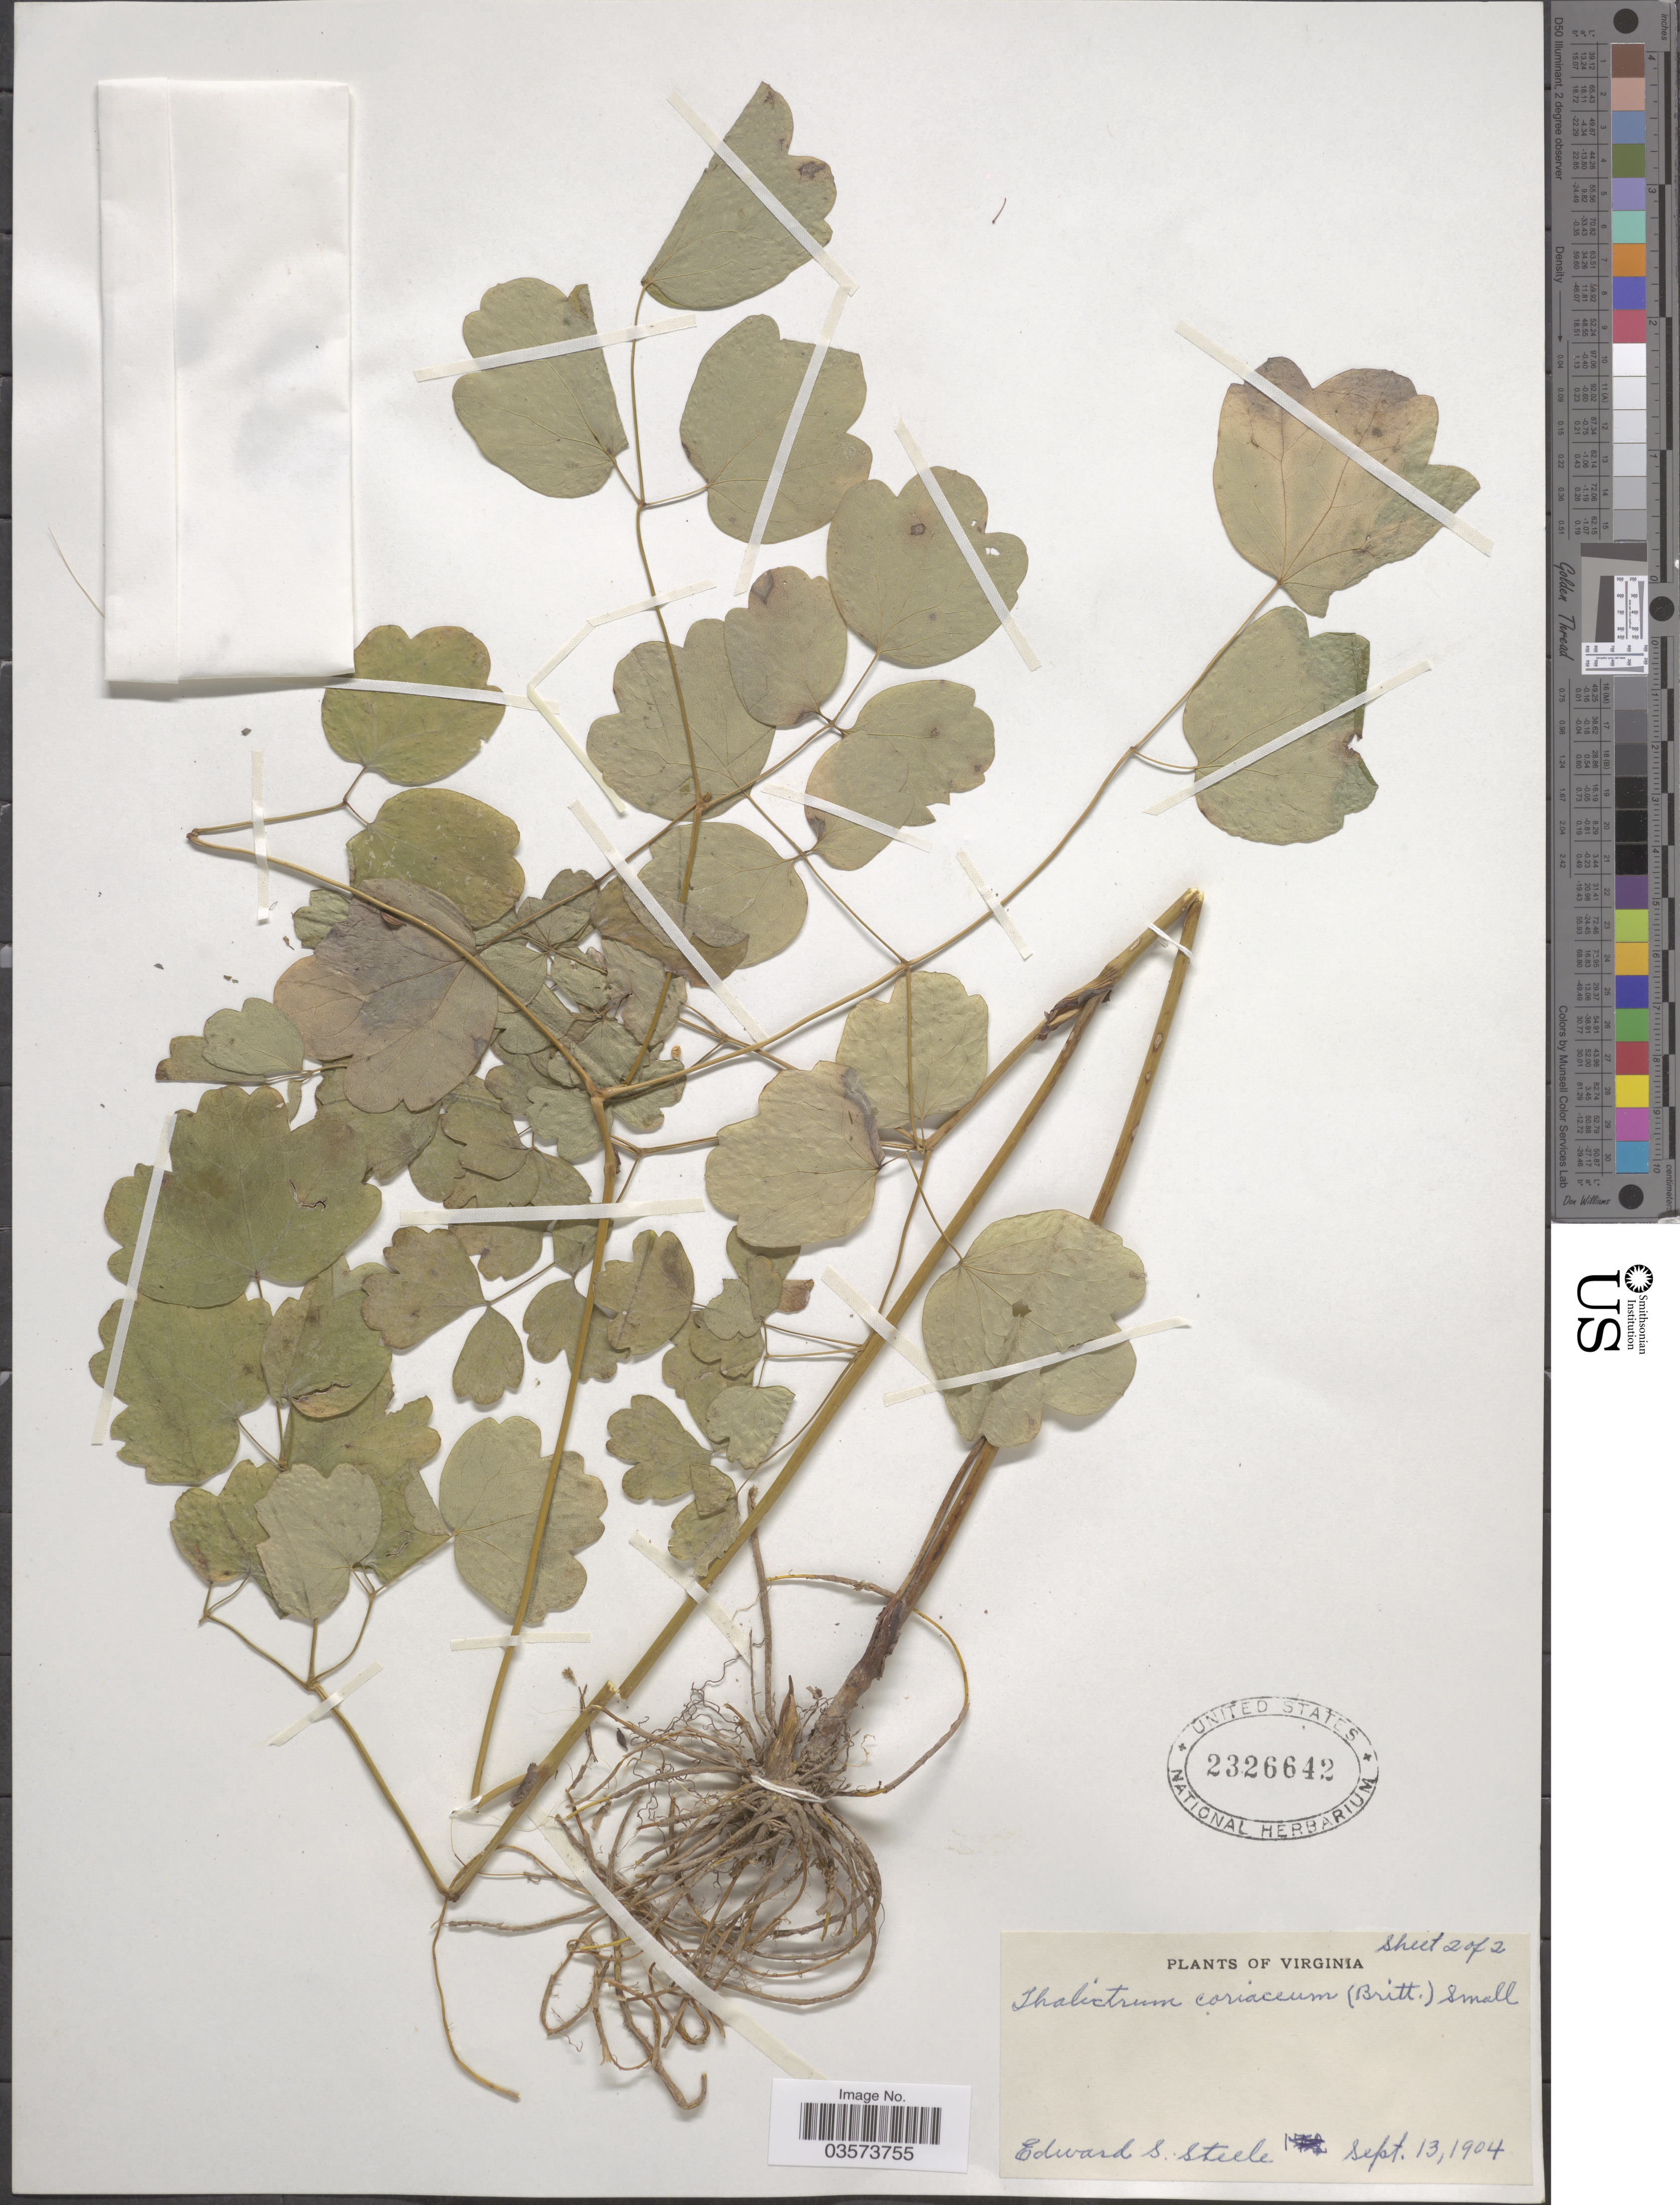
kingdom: Plantae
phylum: Tracheophyta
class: Magnoliopsida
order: Ranunculales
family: Ranunculaceae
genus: Thalictrum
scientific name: Thalictrum coriaceum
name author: (Britton) Small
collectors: E. Steele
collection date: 1904-09-13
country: United States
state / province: Virginia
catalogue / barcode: US 2326642